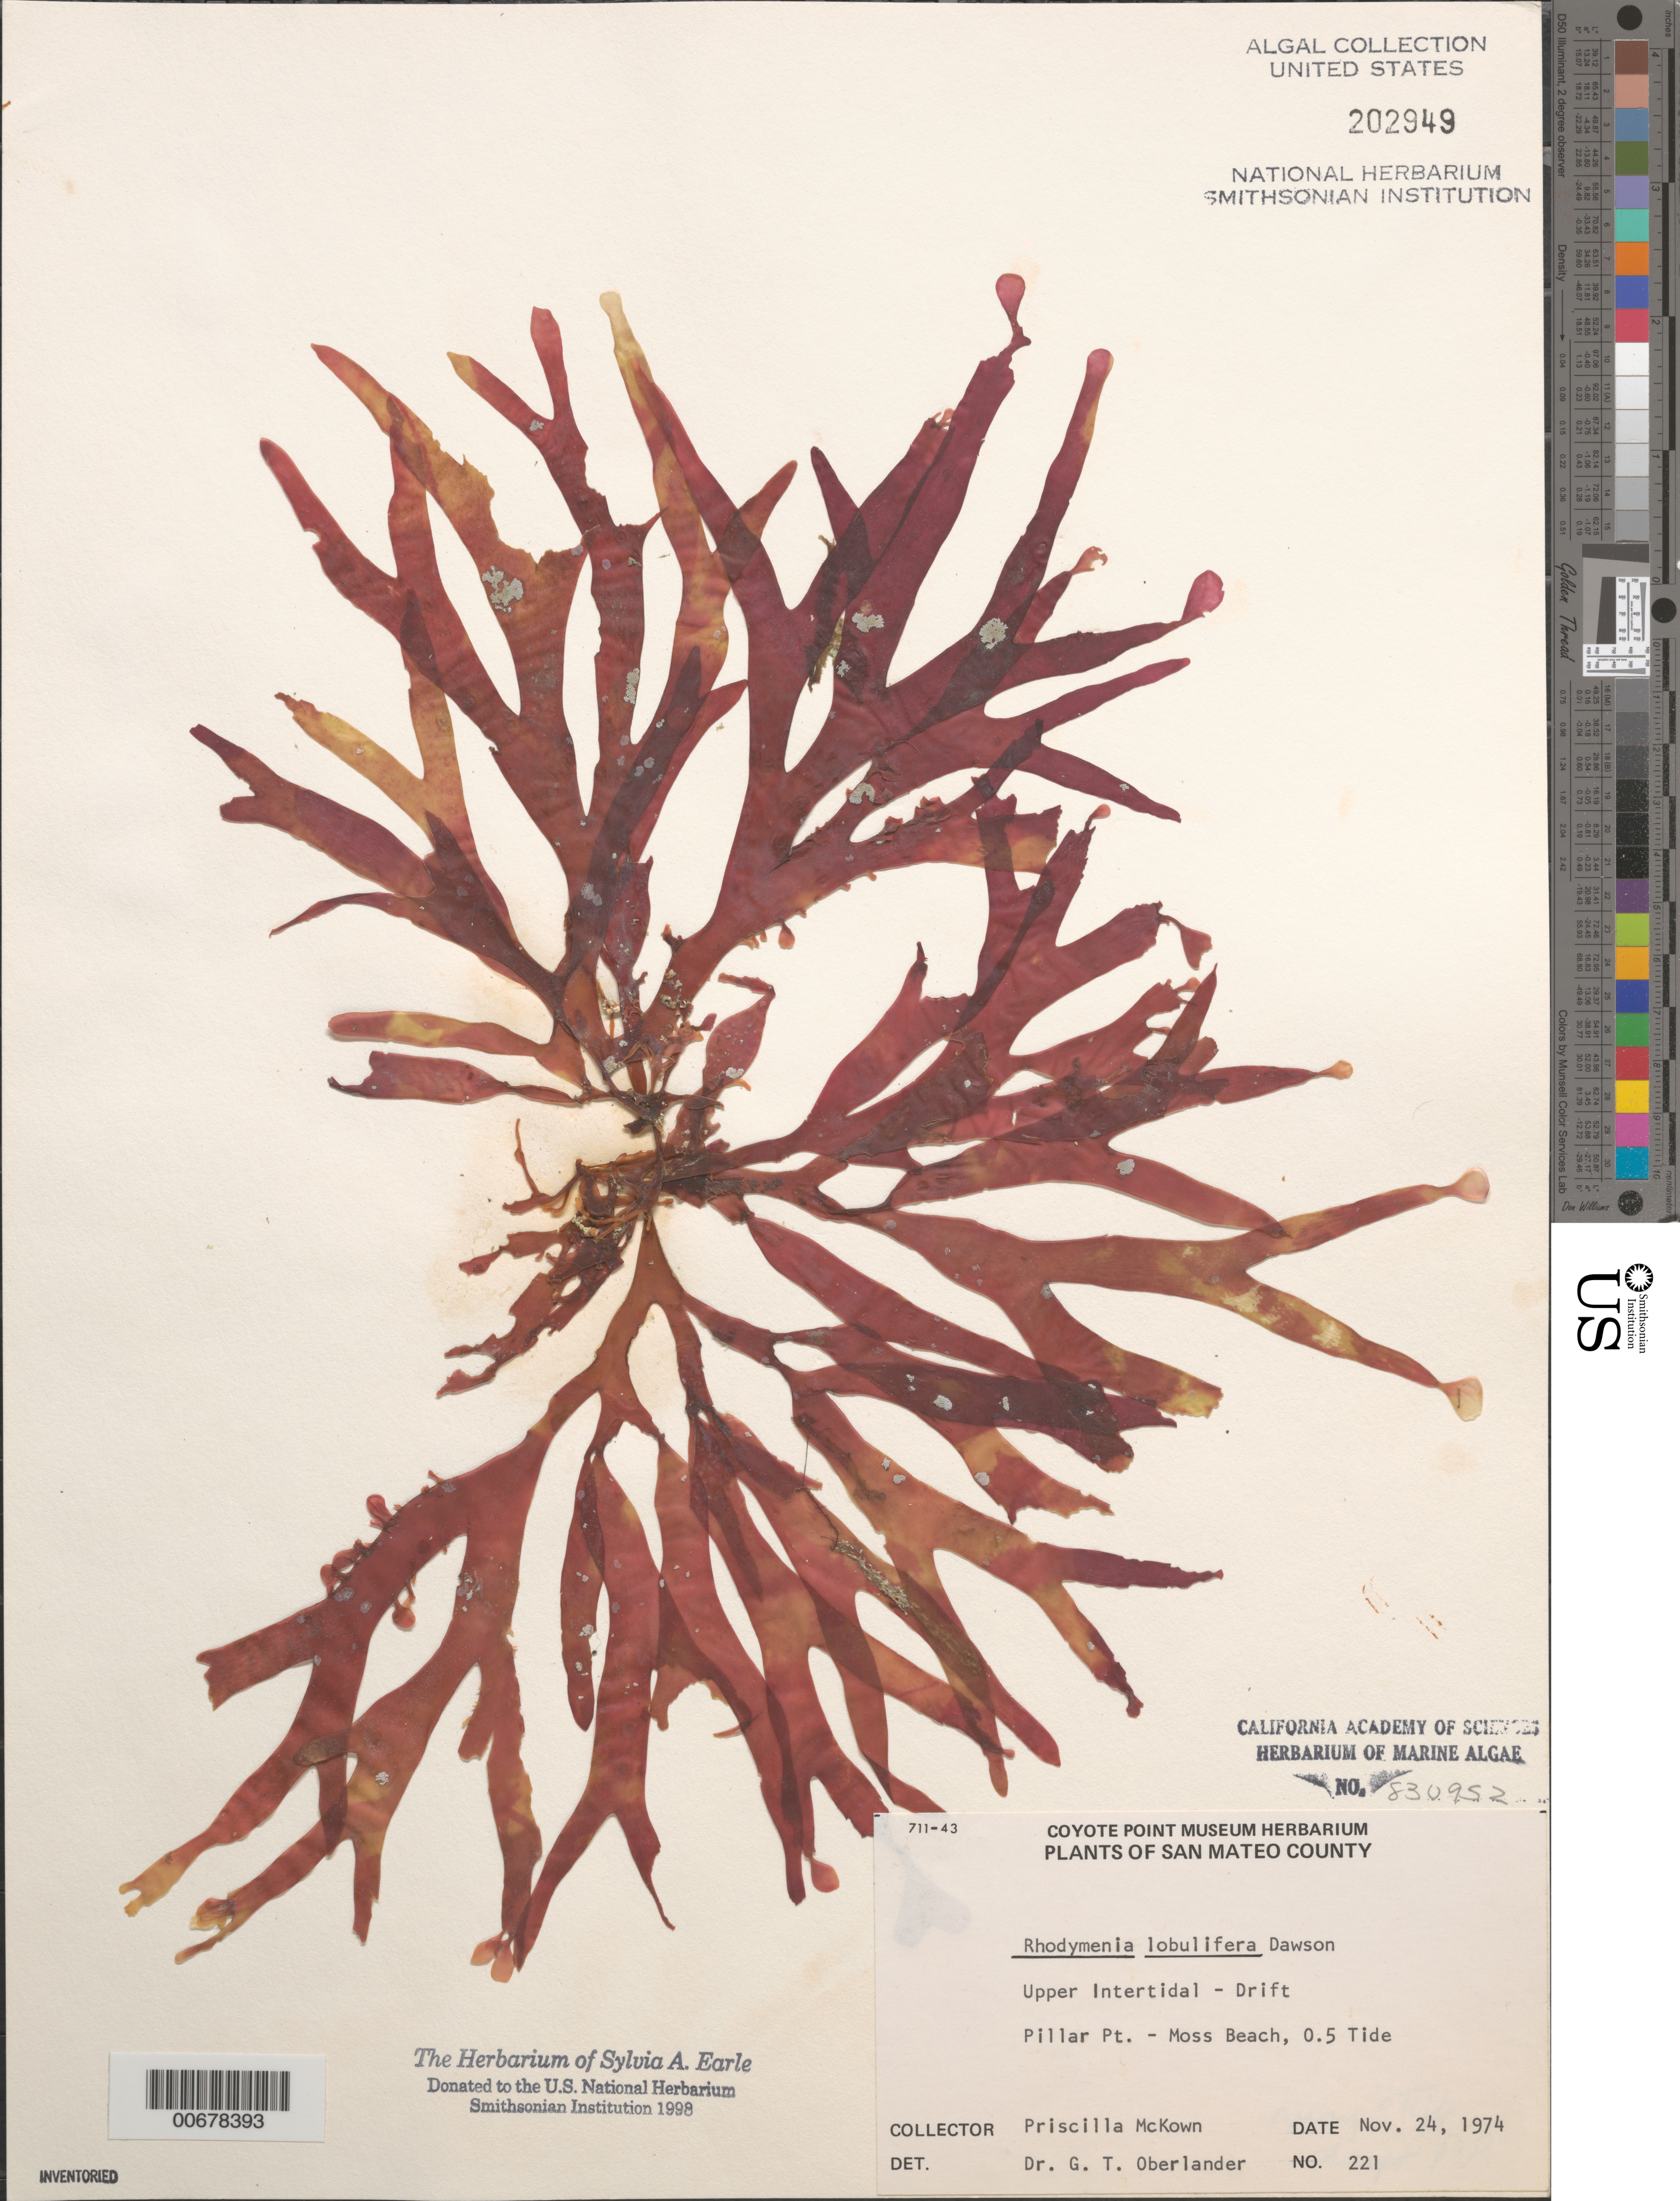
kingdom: Plantae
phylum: Rhodophyta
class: Florideophyceae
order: Rhodymeniales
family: Rhodymeniaceae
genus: Rhodymenia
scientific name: Rhodymenia pacifica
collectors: P. McKown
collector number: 221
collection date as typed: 24 Nov 1974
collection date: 1974-11-24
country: United States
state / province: California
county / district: San Mateo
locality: Pillar Point - Moss Beach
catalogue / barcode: US 202949